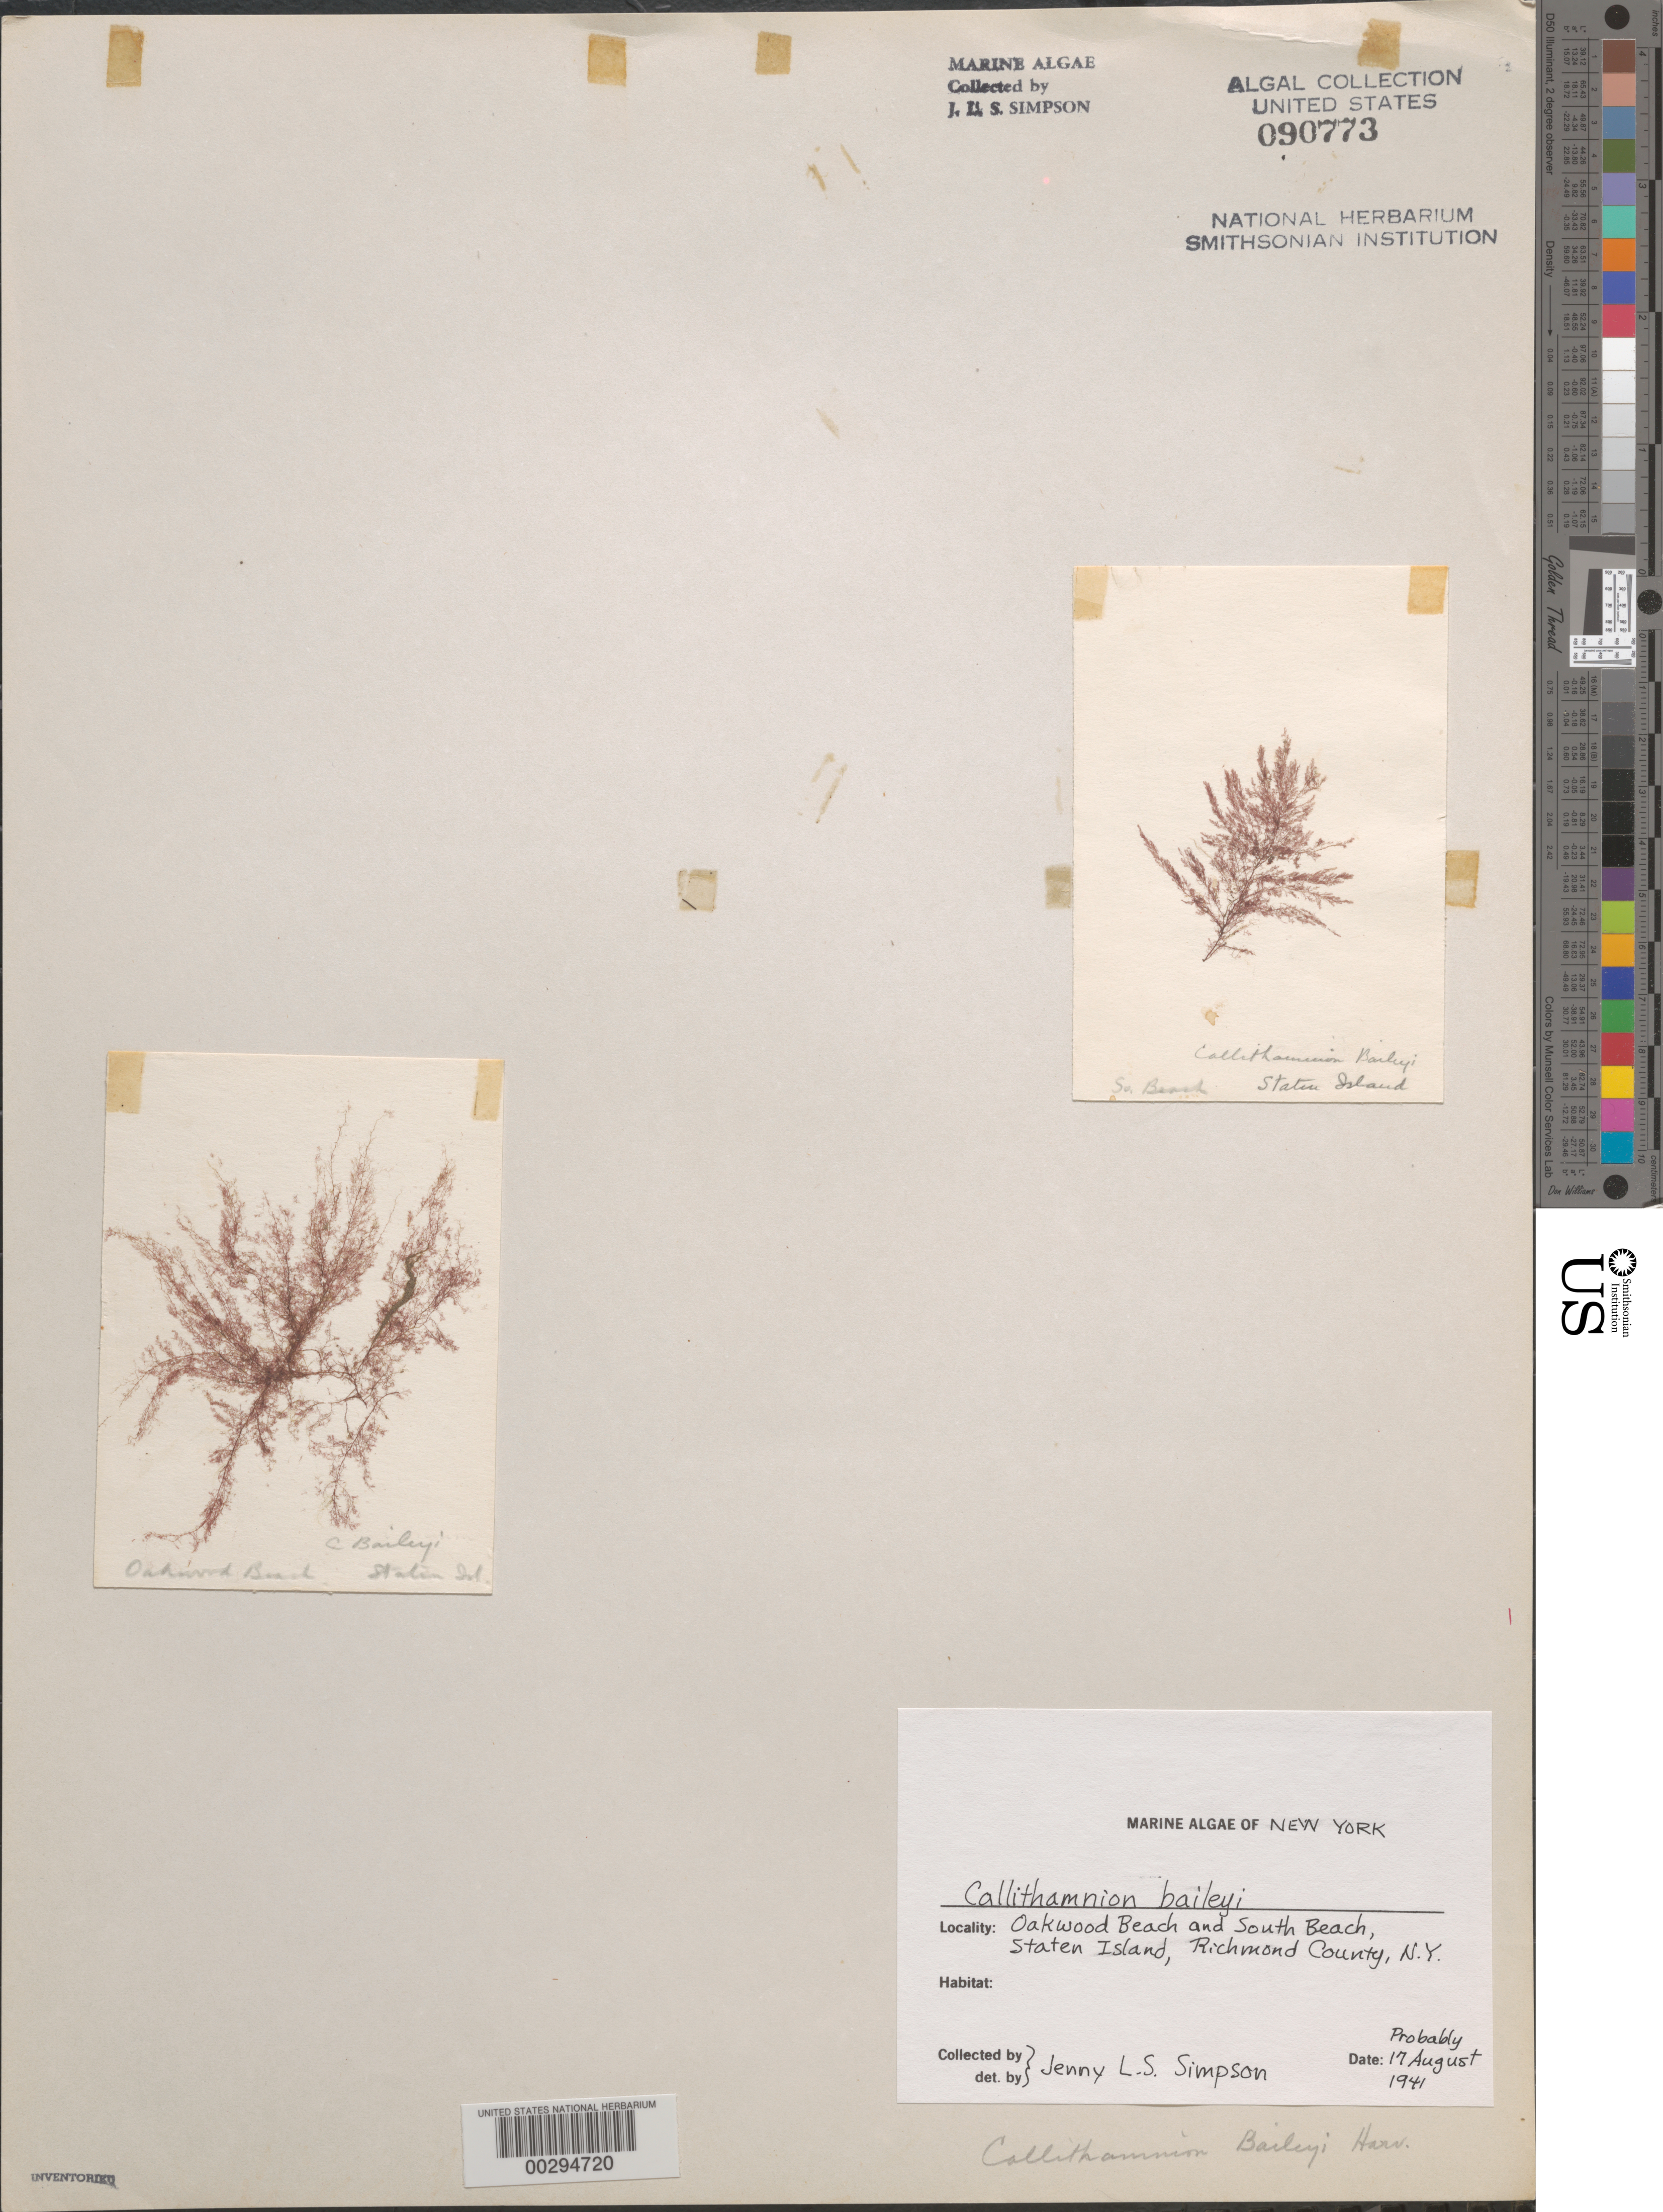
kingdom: Plantae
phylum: Rhodophyta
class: Florideophyceae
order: Ceramiales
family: Callithamniaceae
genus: Callithamnion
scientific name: Callithamnion tetragonum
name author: (With.) S.F. Gray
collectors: J. Simpson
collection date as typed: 17 Aug 1941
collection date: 1941-08-17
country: United States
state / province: New York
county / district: Richmond County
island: Staten Island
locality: Oakwood Beach and South Beach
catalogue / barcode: US 90773